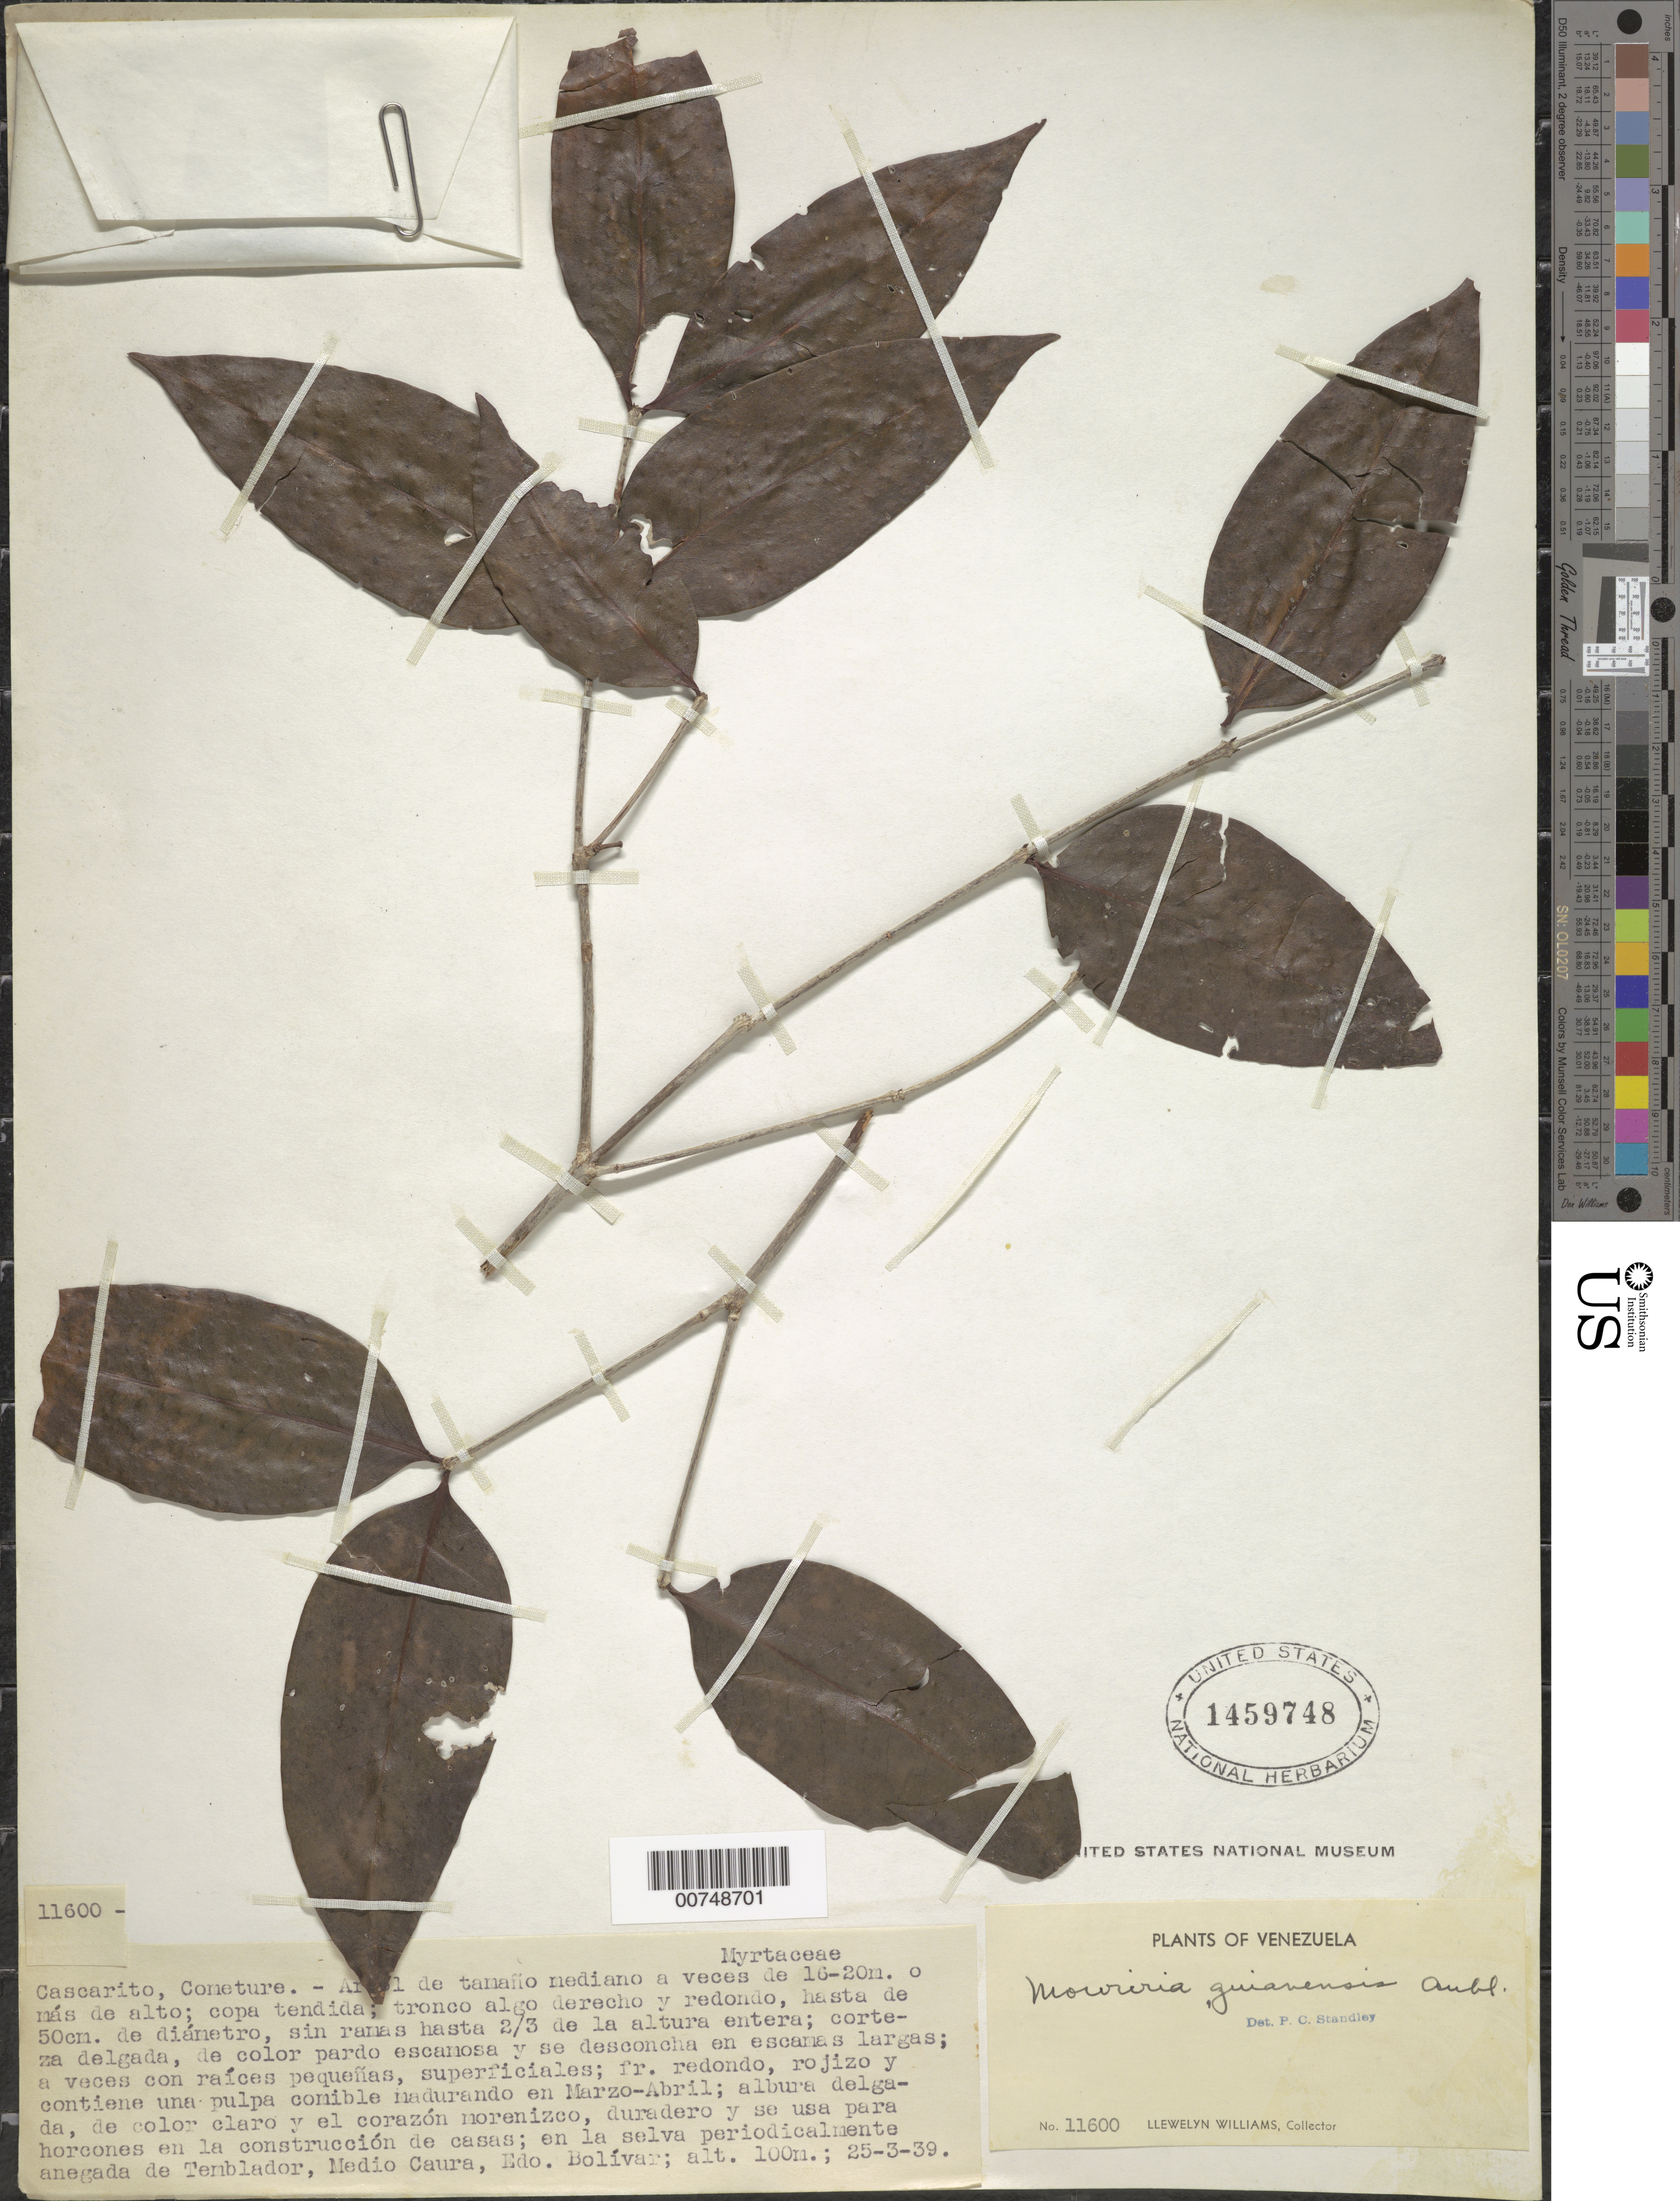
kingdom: Plantae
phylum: Tracheophyta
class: Magnoliopsida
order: Myrtales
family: Melastomataceae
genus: Mouriri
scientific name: Mouriri guianensis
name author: Aubl.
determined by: Standley, Paul C.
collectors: Ll. Williams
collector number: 11600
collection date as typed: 25-Mar-39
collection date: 1939-03-25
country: Venezuela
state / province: Bolívar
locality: Temblador, Medio Caura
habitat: Selva baja periodicalmente anegada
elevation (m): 100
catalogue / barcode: US 1459748